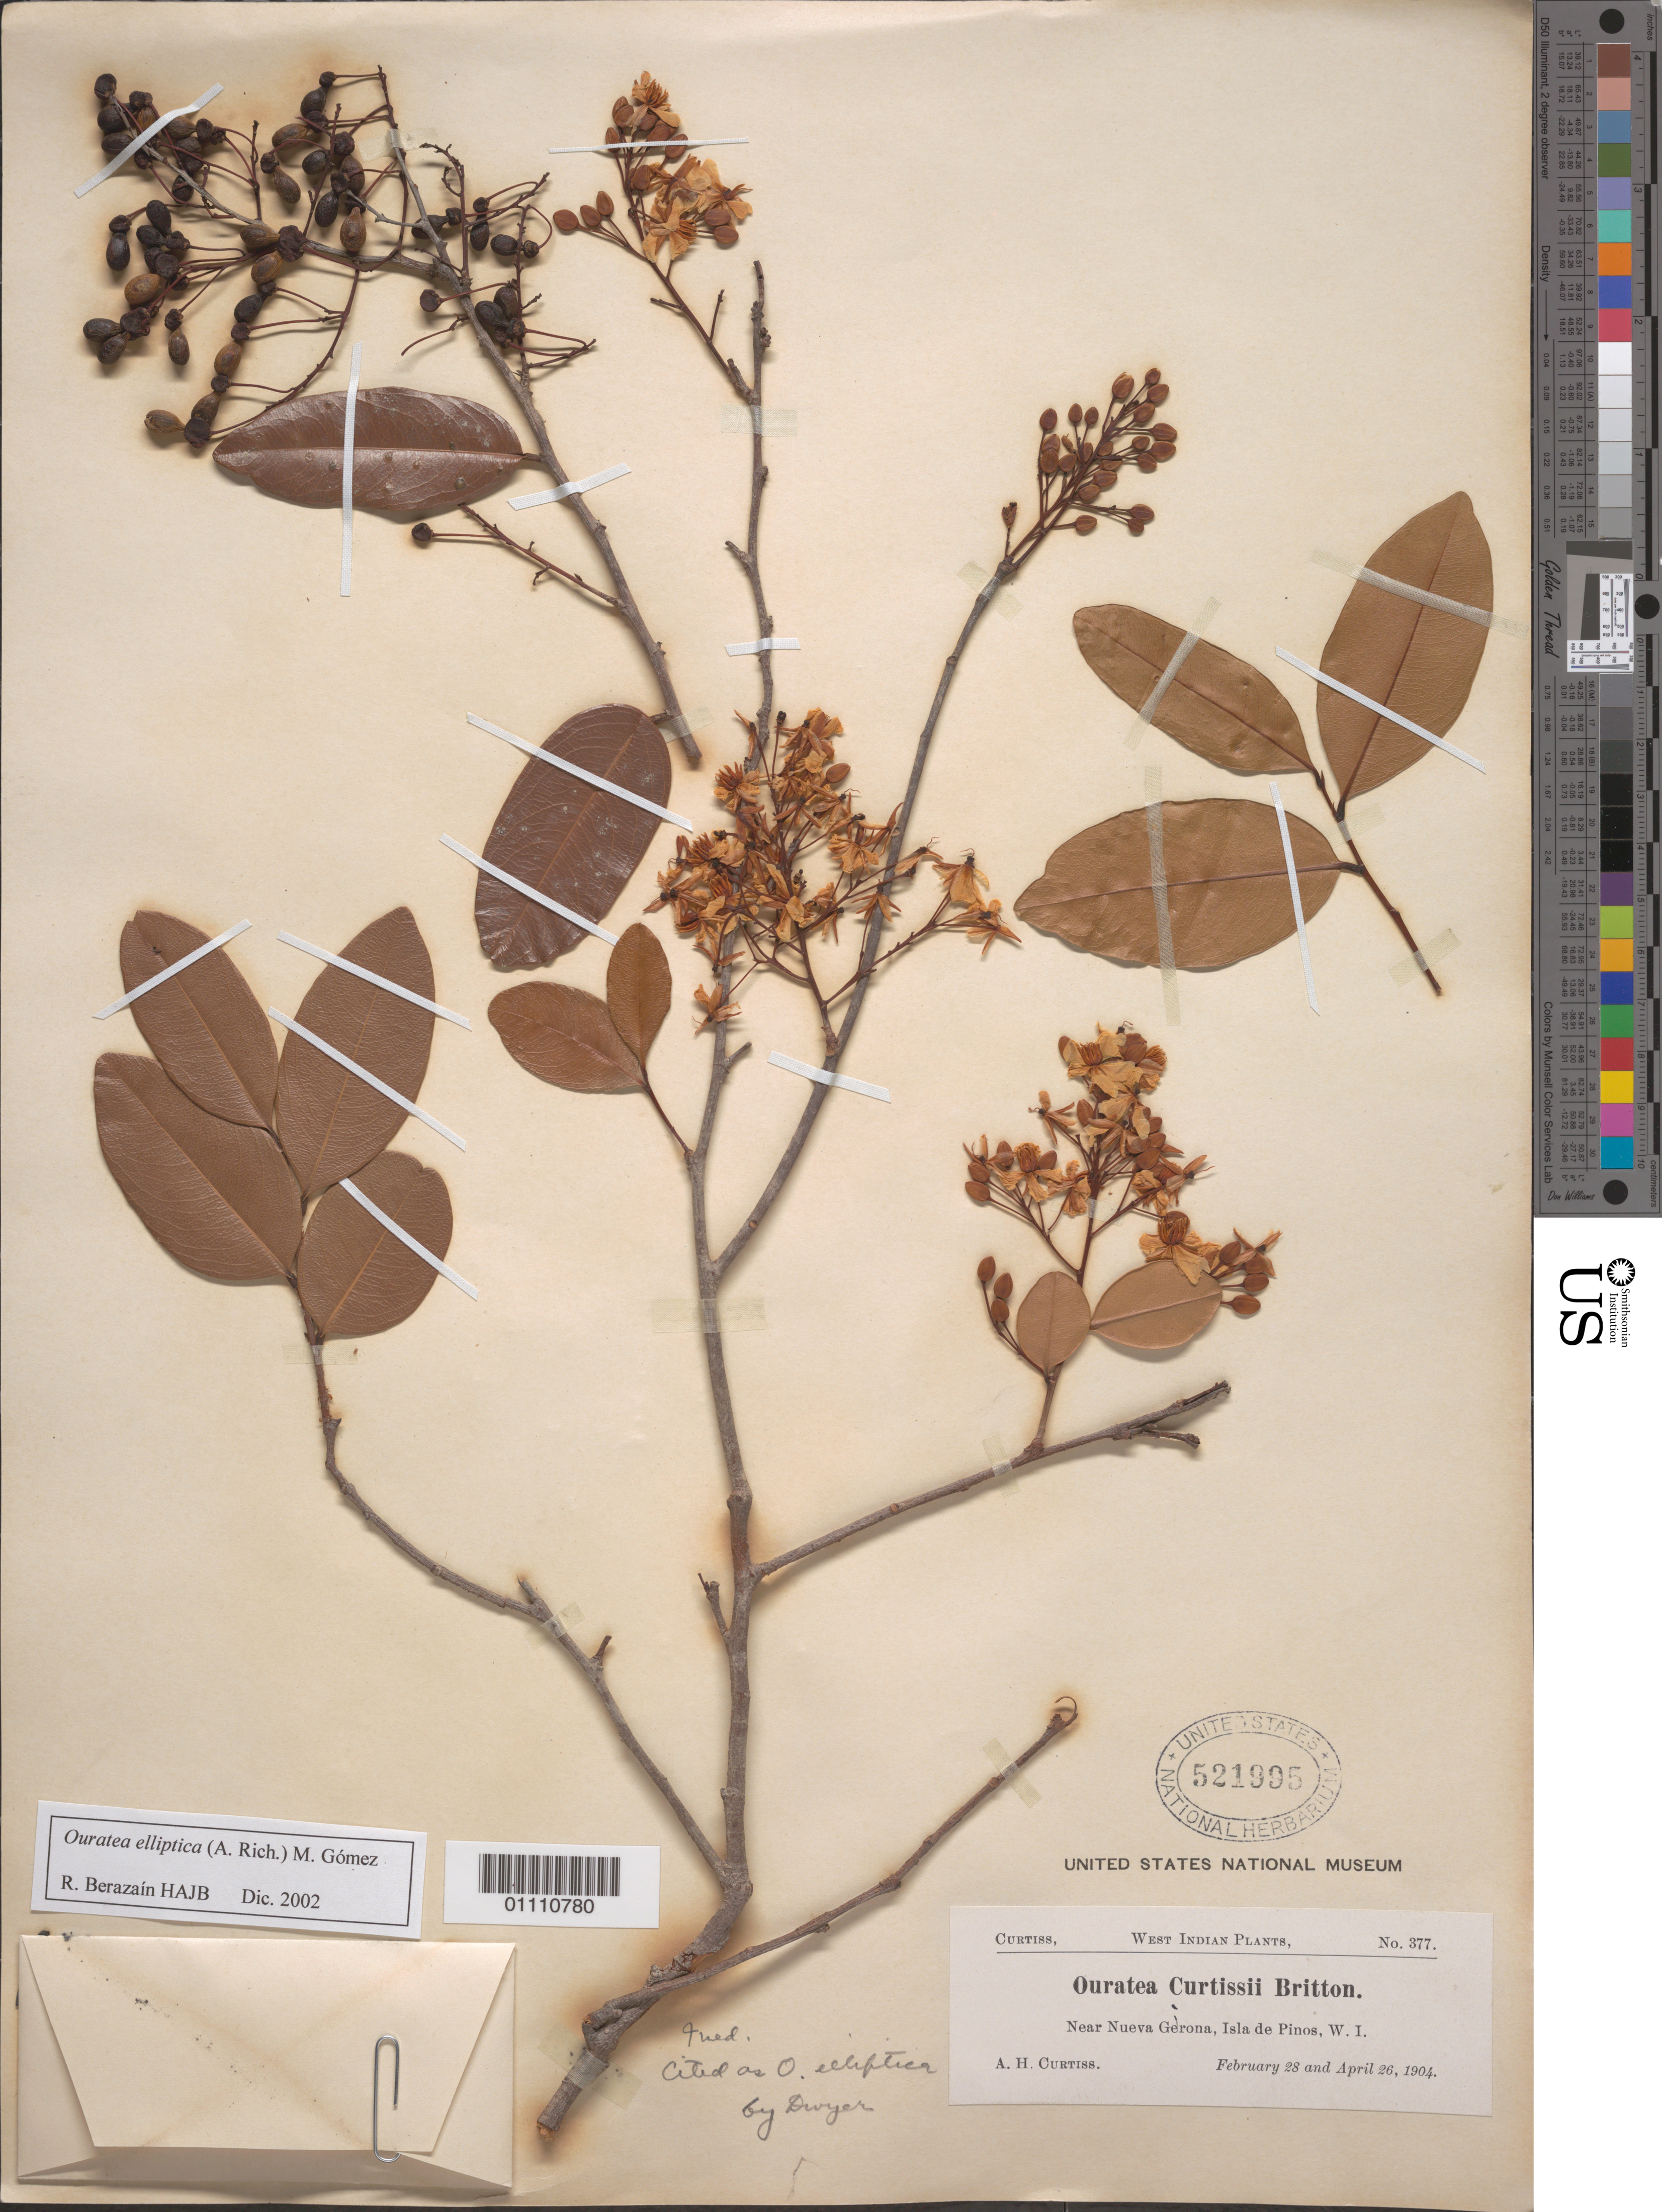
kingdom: Plantae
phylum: Tracheophyta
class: Magnoliopsida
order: Malpighiales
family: Ochnaceae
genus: Ouratea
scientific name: Ouratea elliptica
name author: (A. Rich.) M. Gómez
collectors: A. H. Curtiss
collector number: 377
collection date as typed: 28 Feb 1904 and 26 Apr 1904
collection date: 1904-02-28,1904-04-26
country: Cuba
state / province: Isla de La Juventud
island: Isla de la Juventud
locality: Isle of Pines, Near Nueva Gerona, Isla de Pinos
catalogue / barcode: US 521995